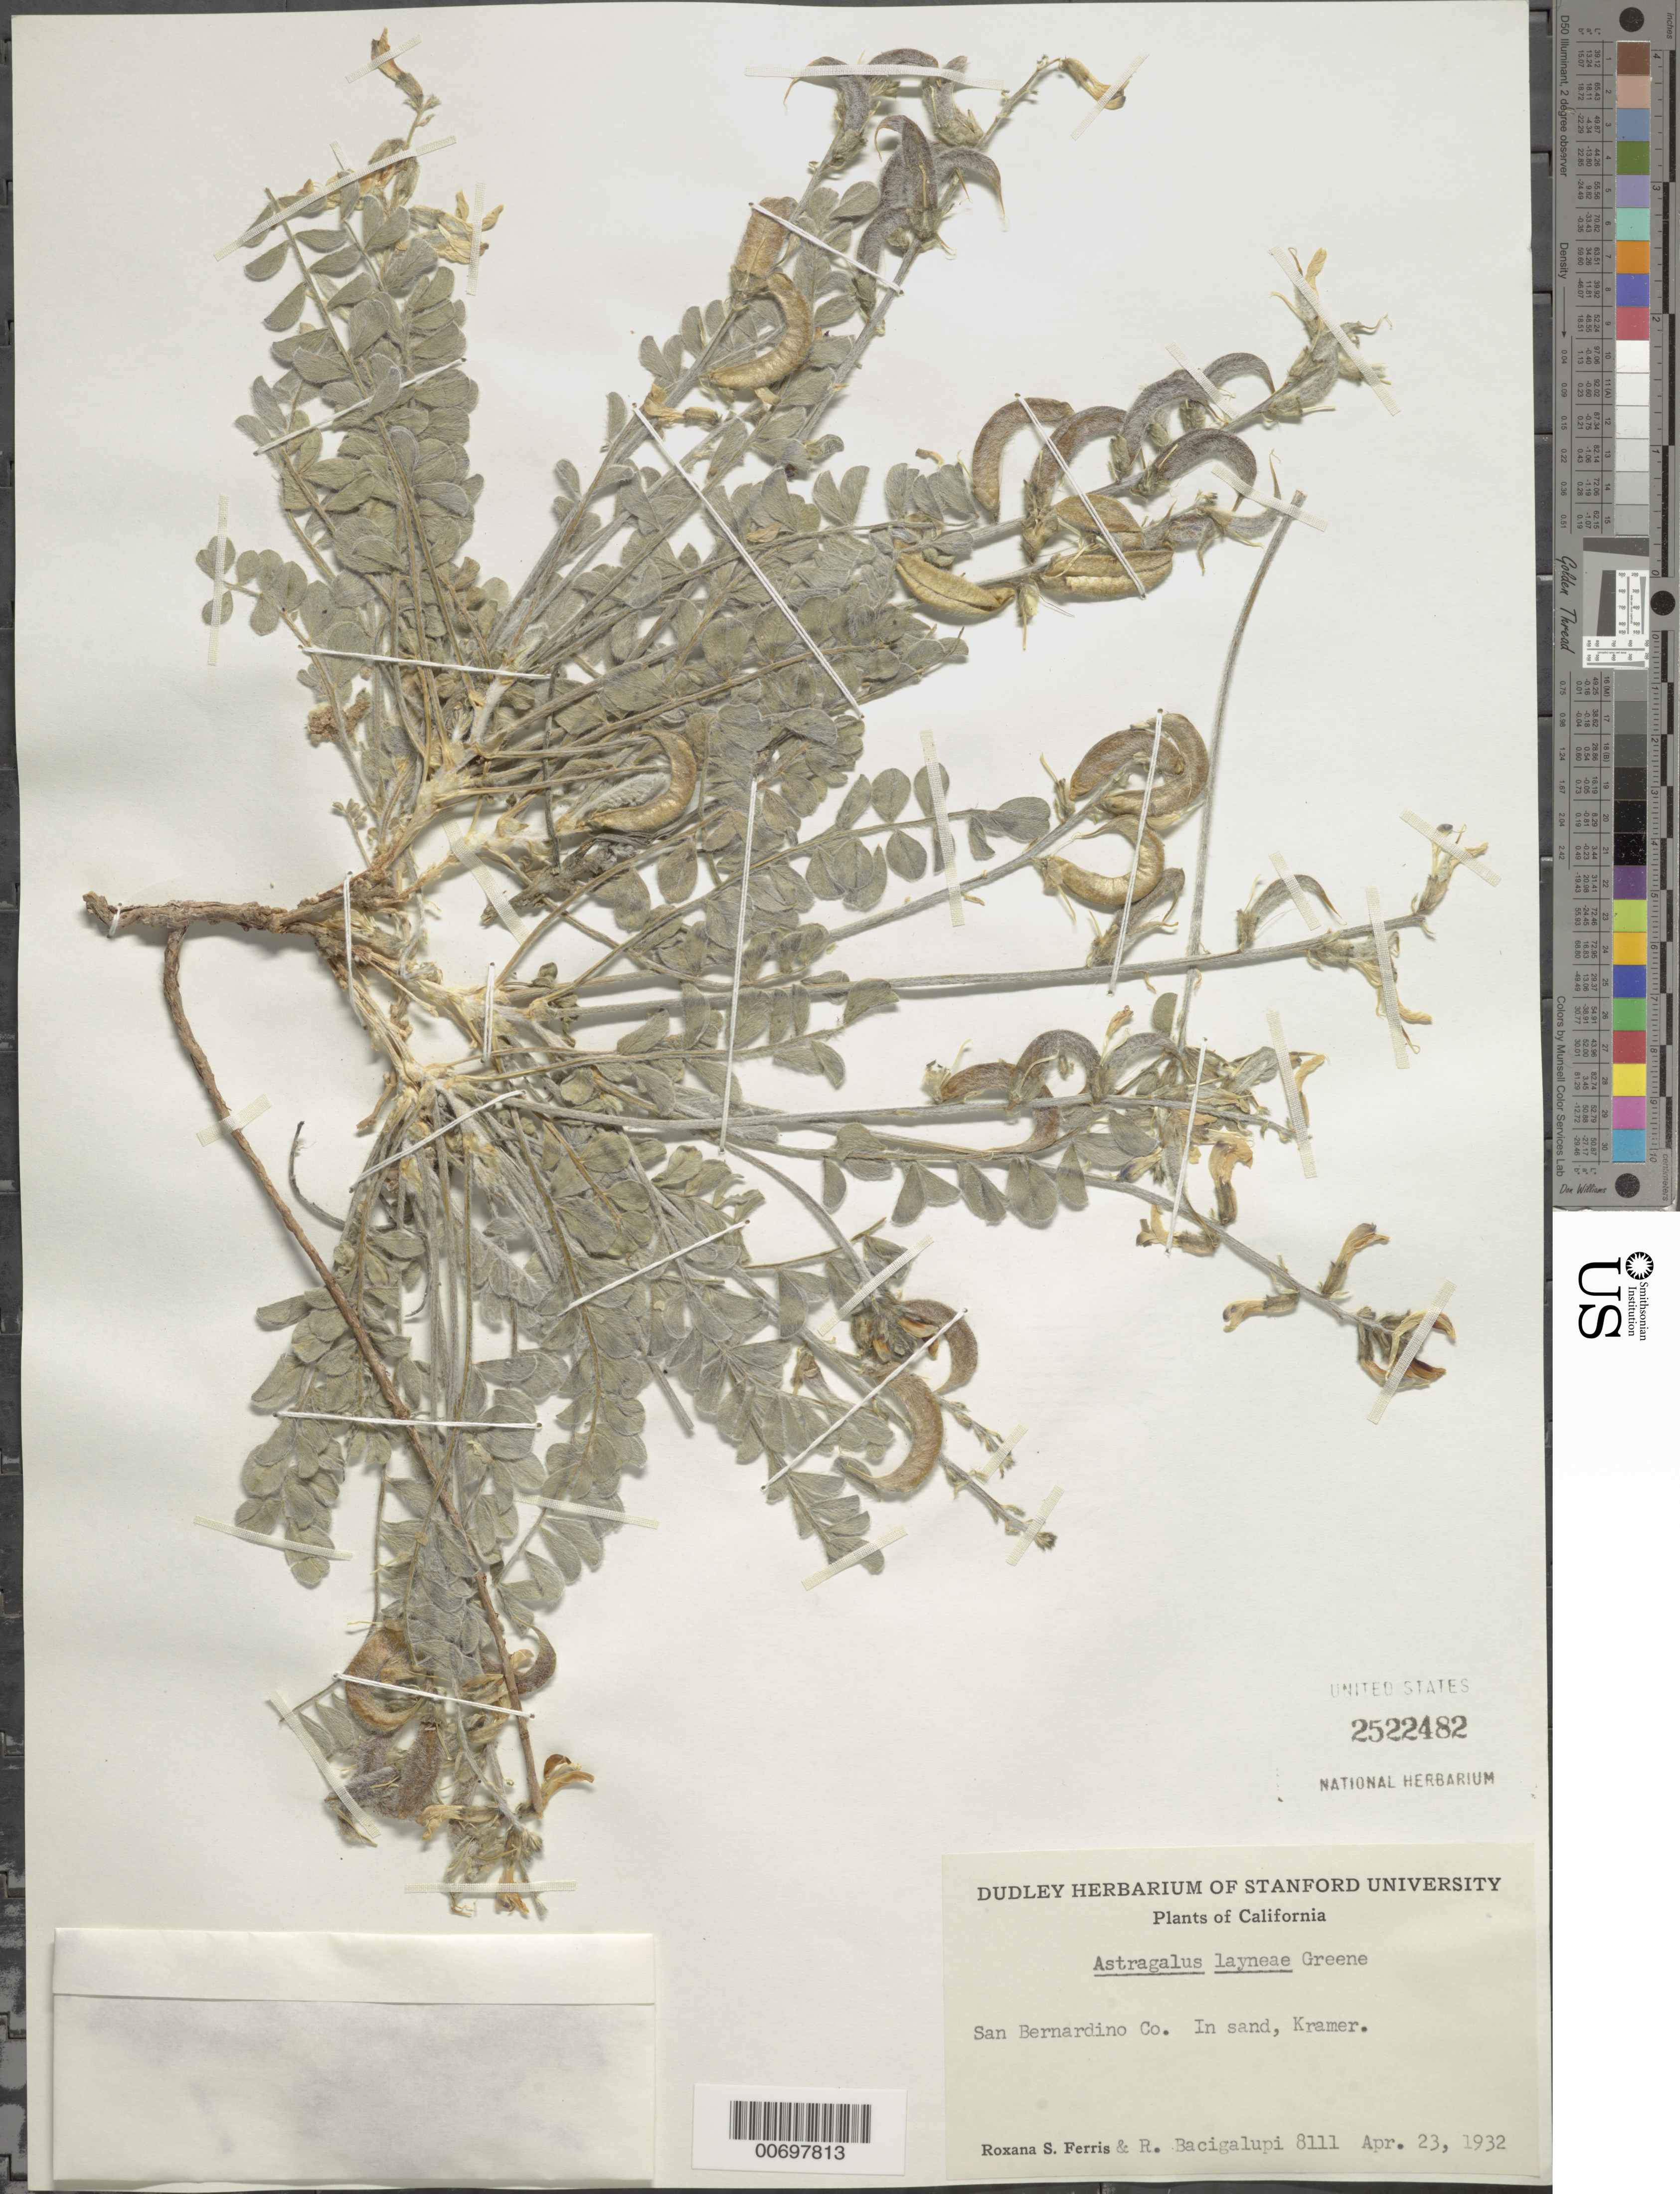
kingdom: Plantae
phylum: Tracheophyta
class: Magnoliopsida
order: Fabales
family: Fabaceae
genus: Astragalus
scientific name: Astragalus layneae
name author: Greene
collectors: R. S. Ferris & R. Bacigalupi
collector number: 8111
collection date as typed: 23 Apr 1932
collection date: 1932-04-23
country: United States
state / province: California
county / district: San Bernardino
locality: Kramer.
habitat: In sand.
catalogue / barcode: US 2522482